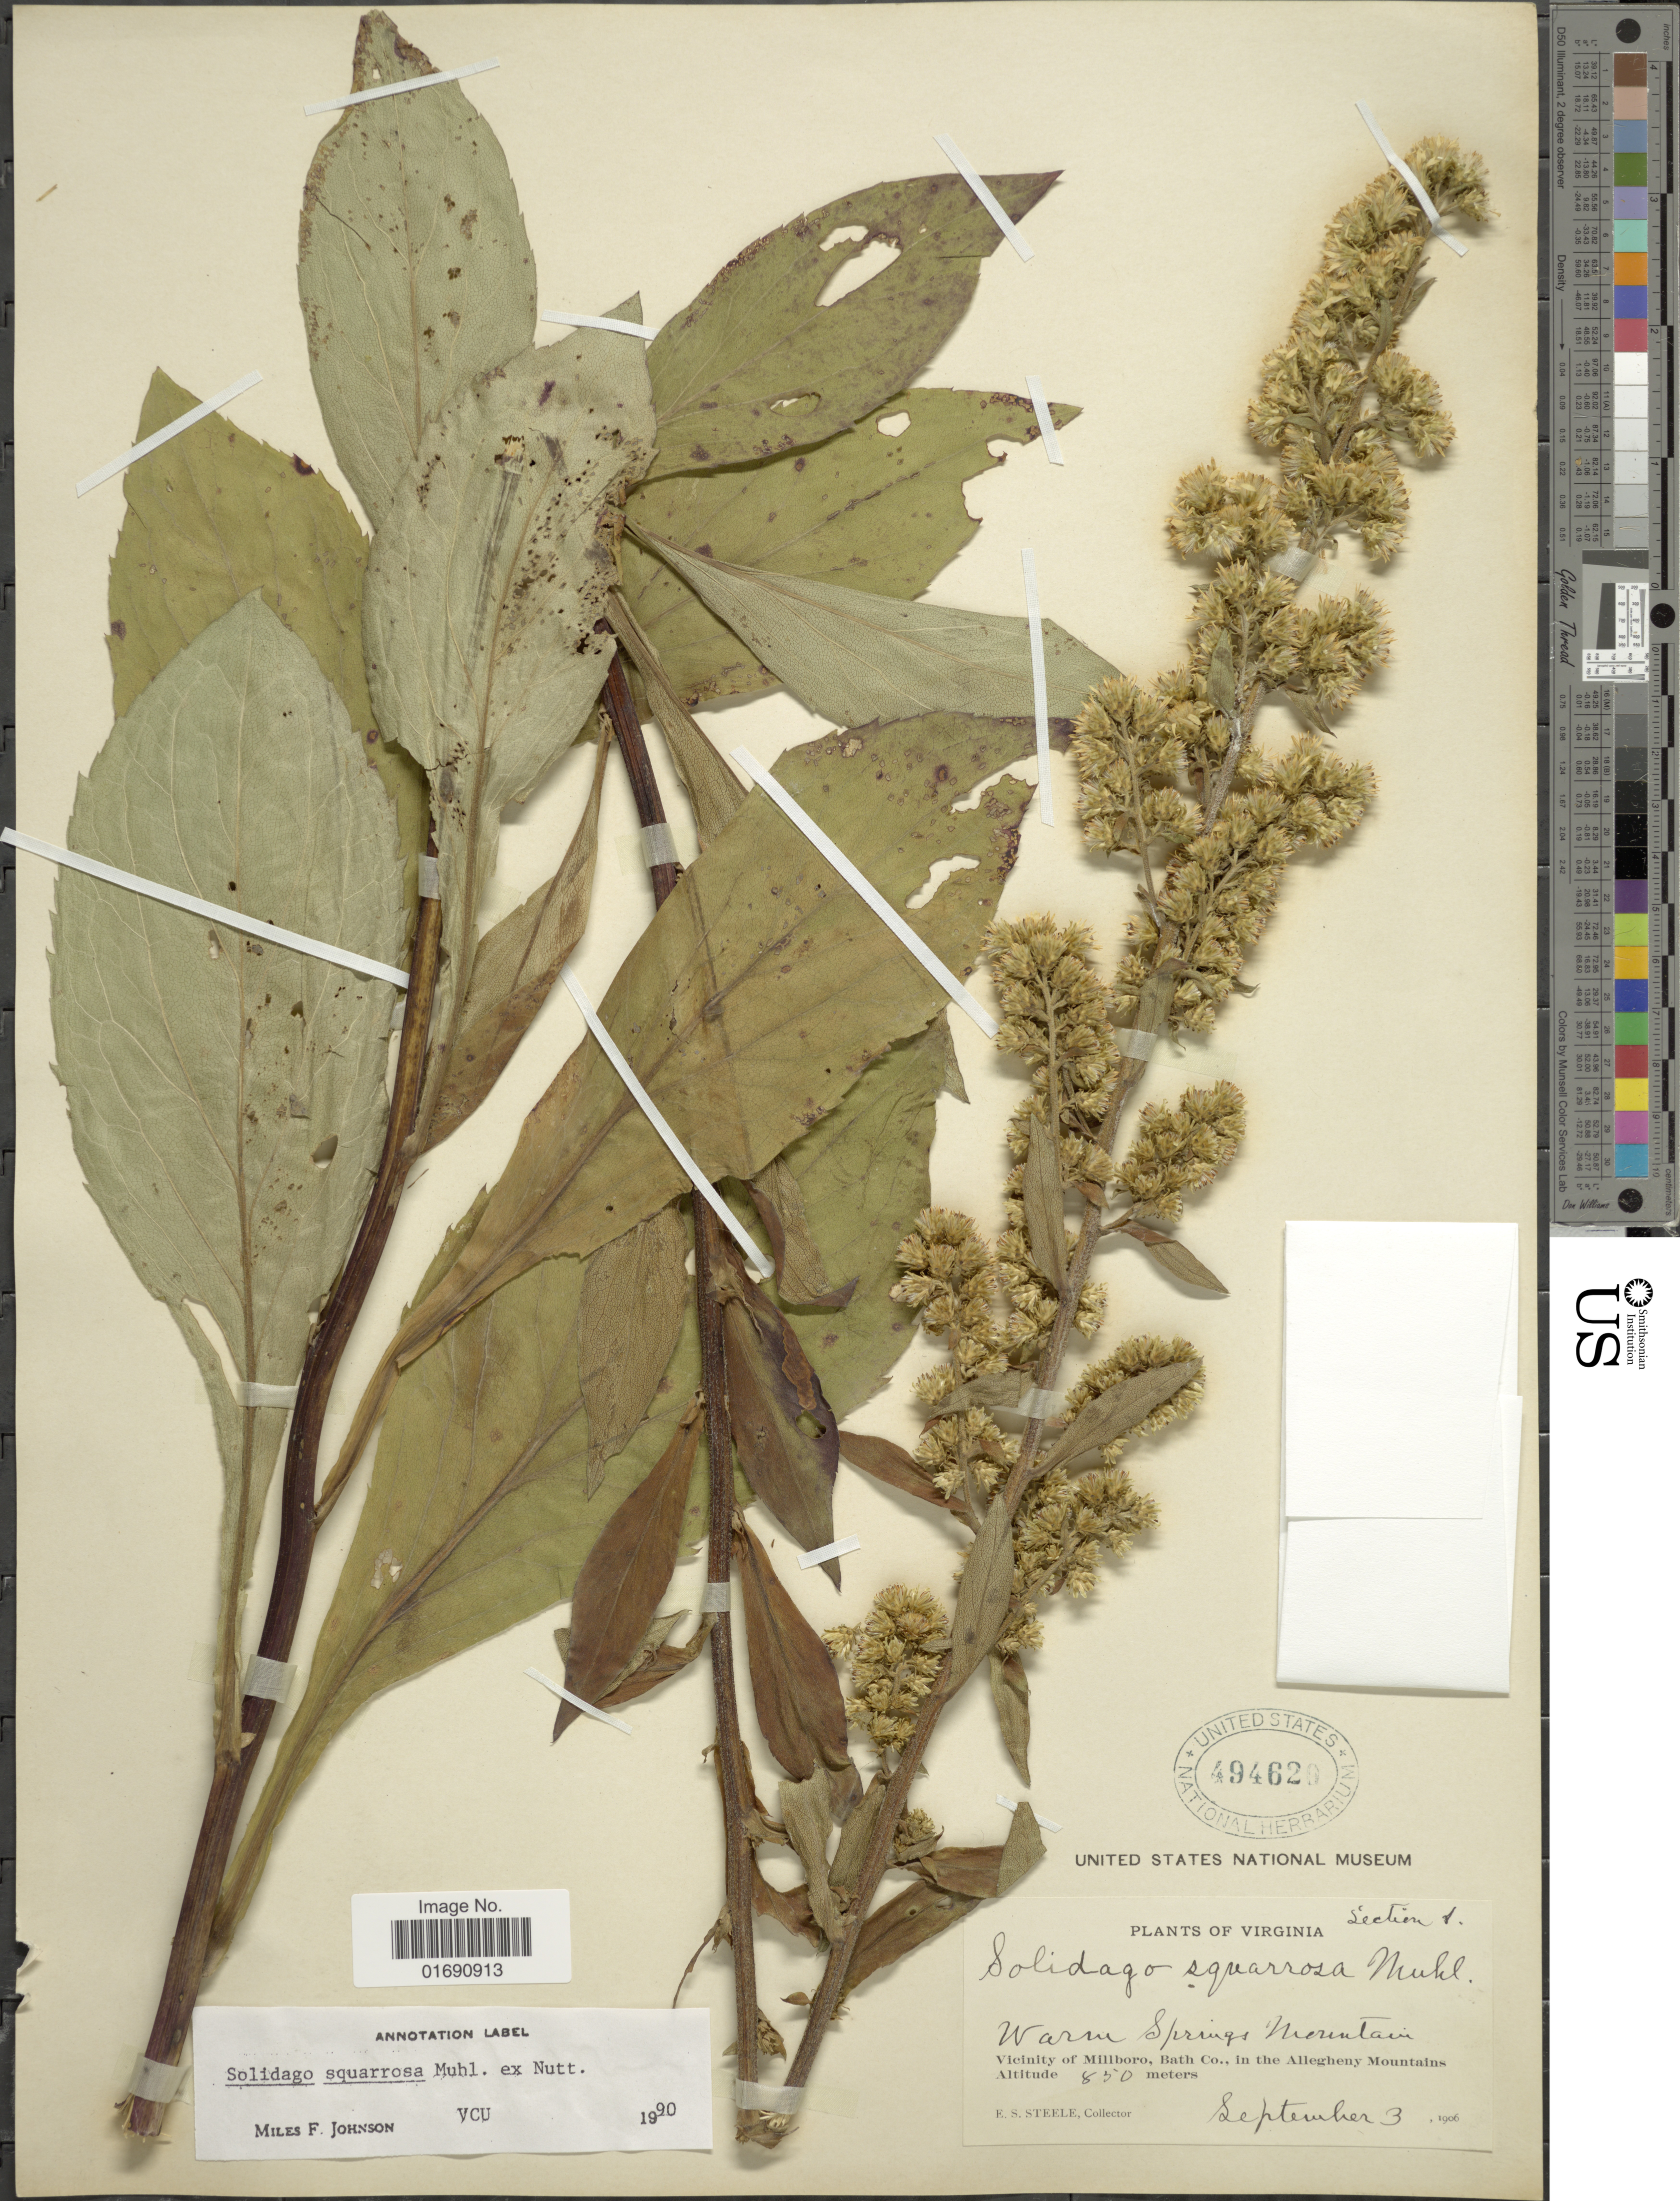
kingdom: Plantae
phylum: Tracheophyta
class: Magnoliopsida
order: Asterales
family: Asteraceae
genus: Solidago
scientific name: Solidago squarrosa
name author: Muhl.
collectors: E. Steele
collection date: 1906-09-03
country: United States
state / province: Virginia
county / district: Bath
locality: Warm Springs Mountain, Vicinity of Millboro, Bath Co., in the Allegheny Mountains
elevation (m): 850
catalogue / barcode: US 494620